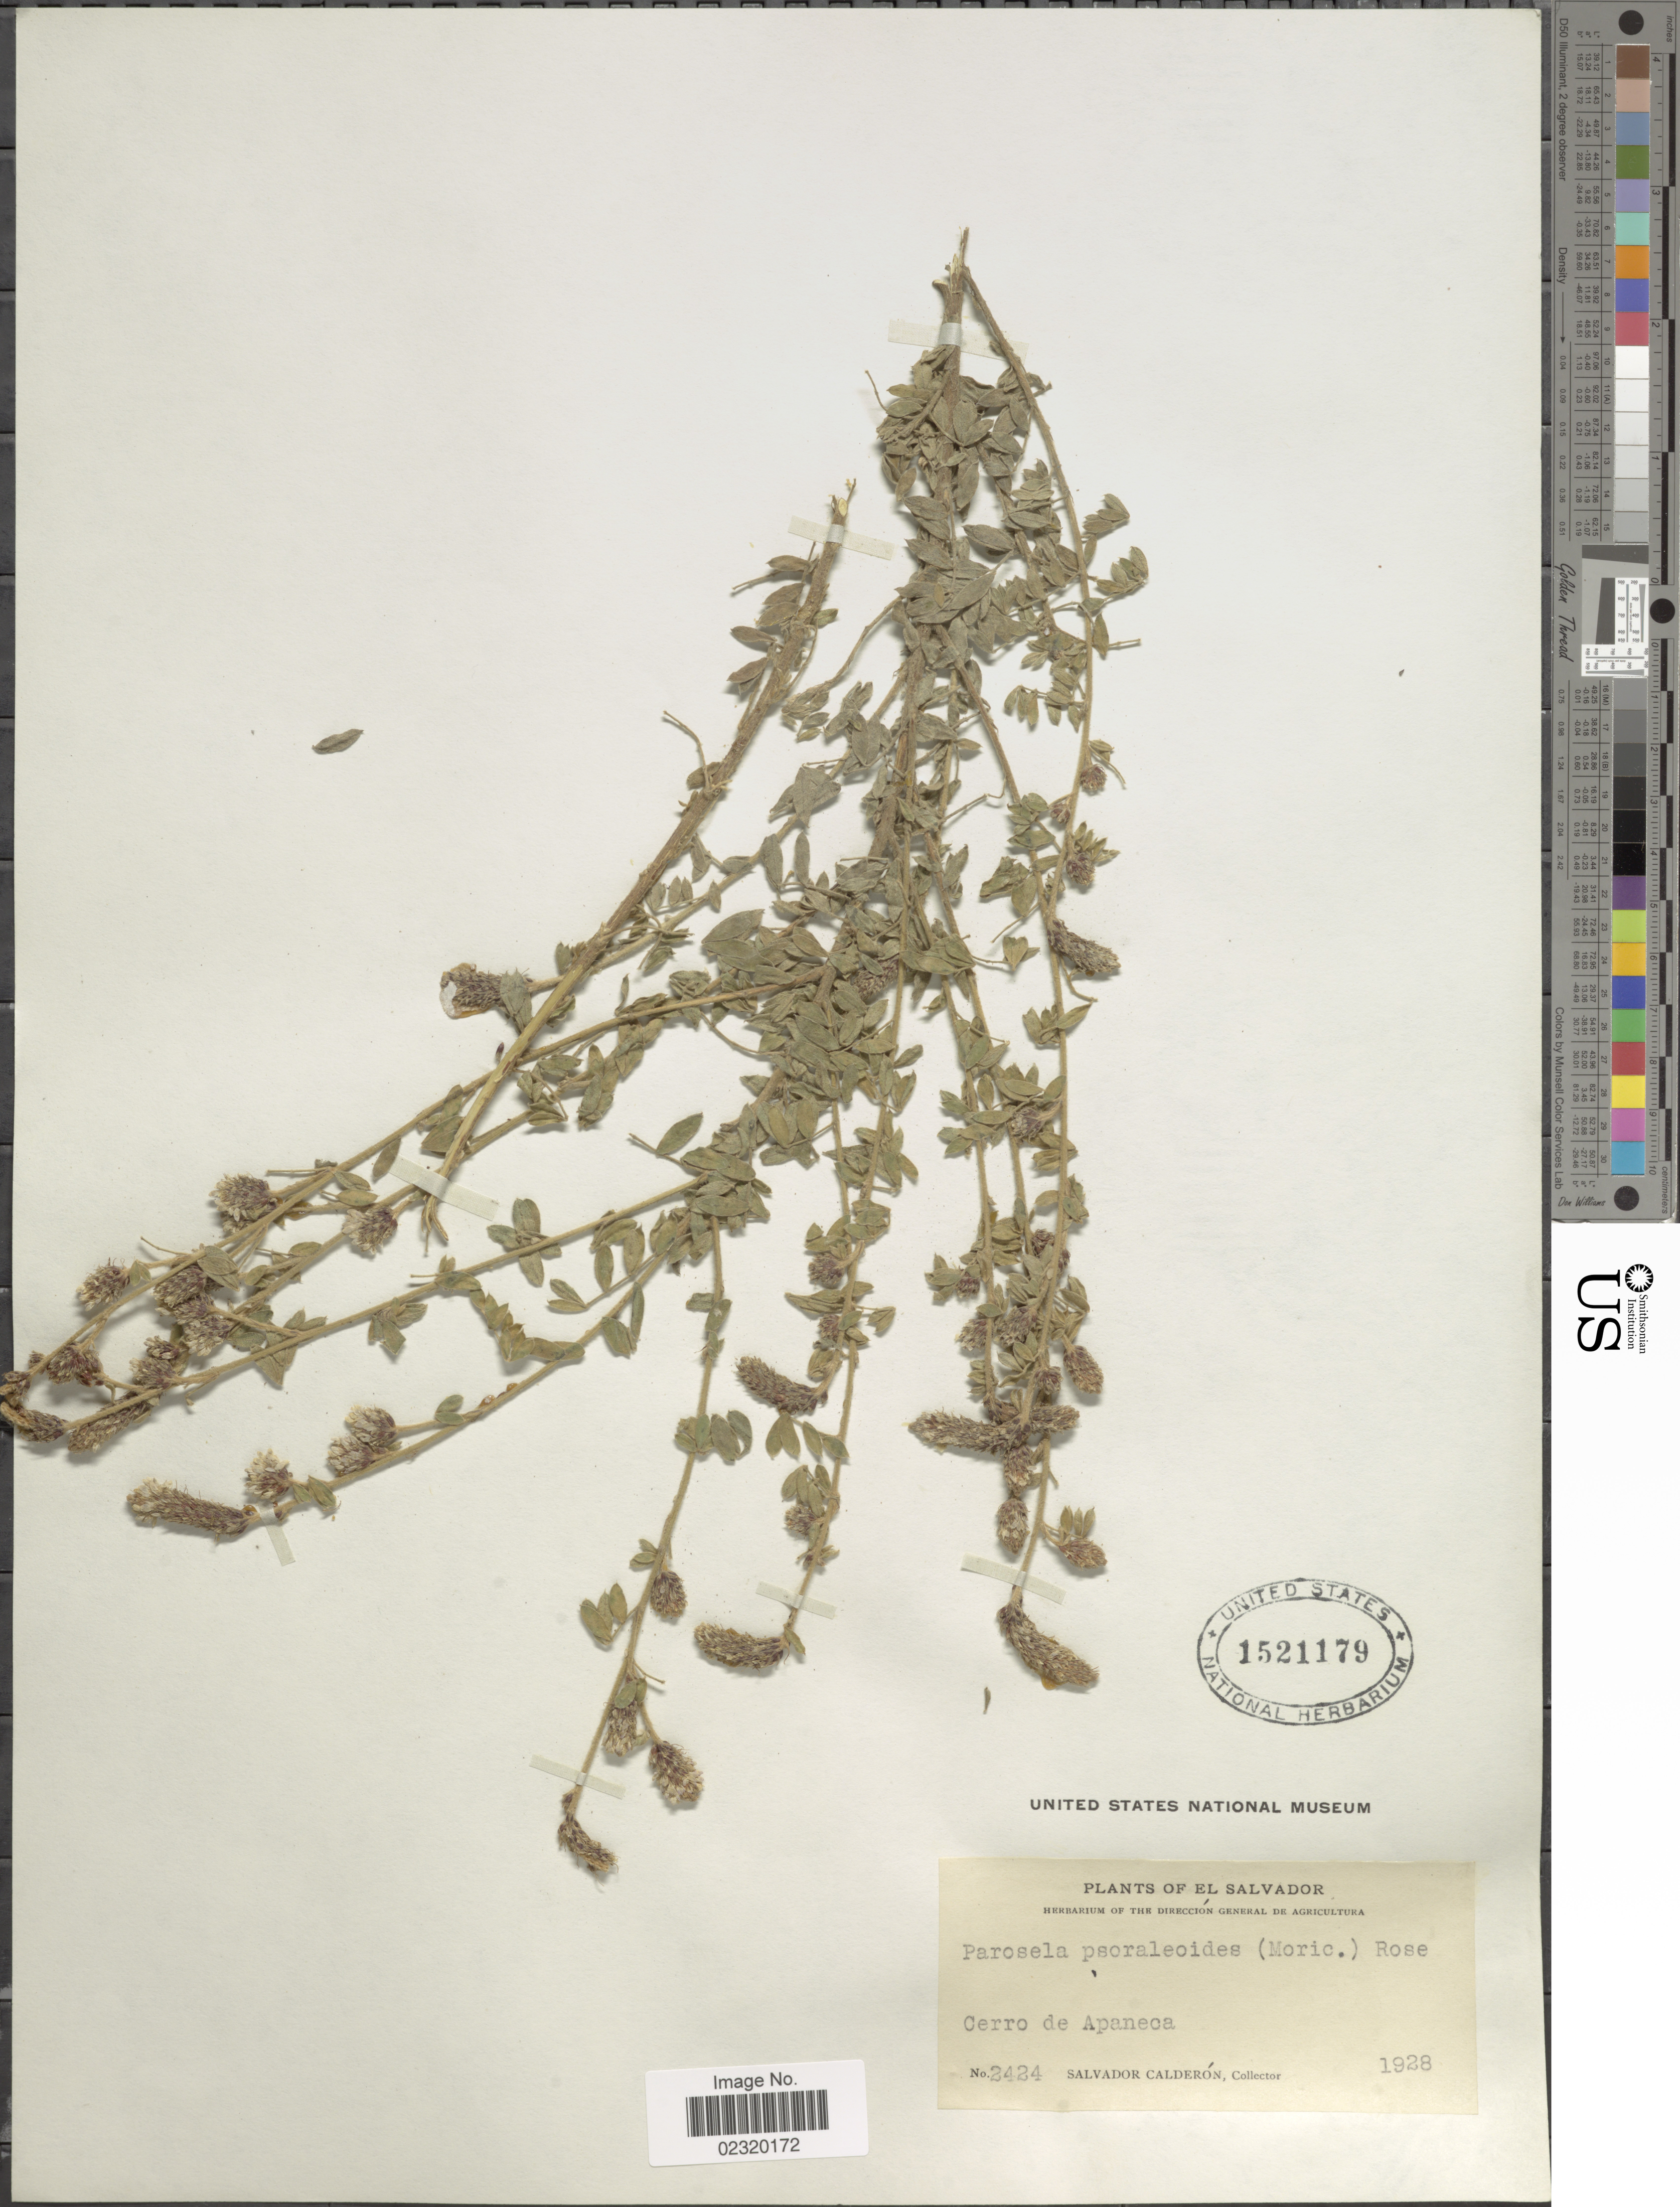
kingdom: Plantae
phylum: Tracheophyta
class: Magnoliopsida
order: Fabales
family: Fabaceae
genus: Dalea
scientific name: Dalea tomentosa var. psoraleoides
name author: (Moric.) Barneby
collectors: S. Calderón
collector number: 2424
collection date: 1928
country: El Salvador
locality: Cerro de Apaneca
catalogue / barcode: US 1521179